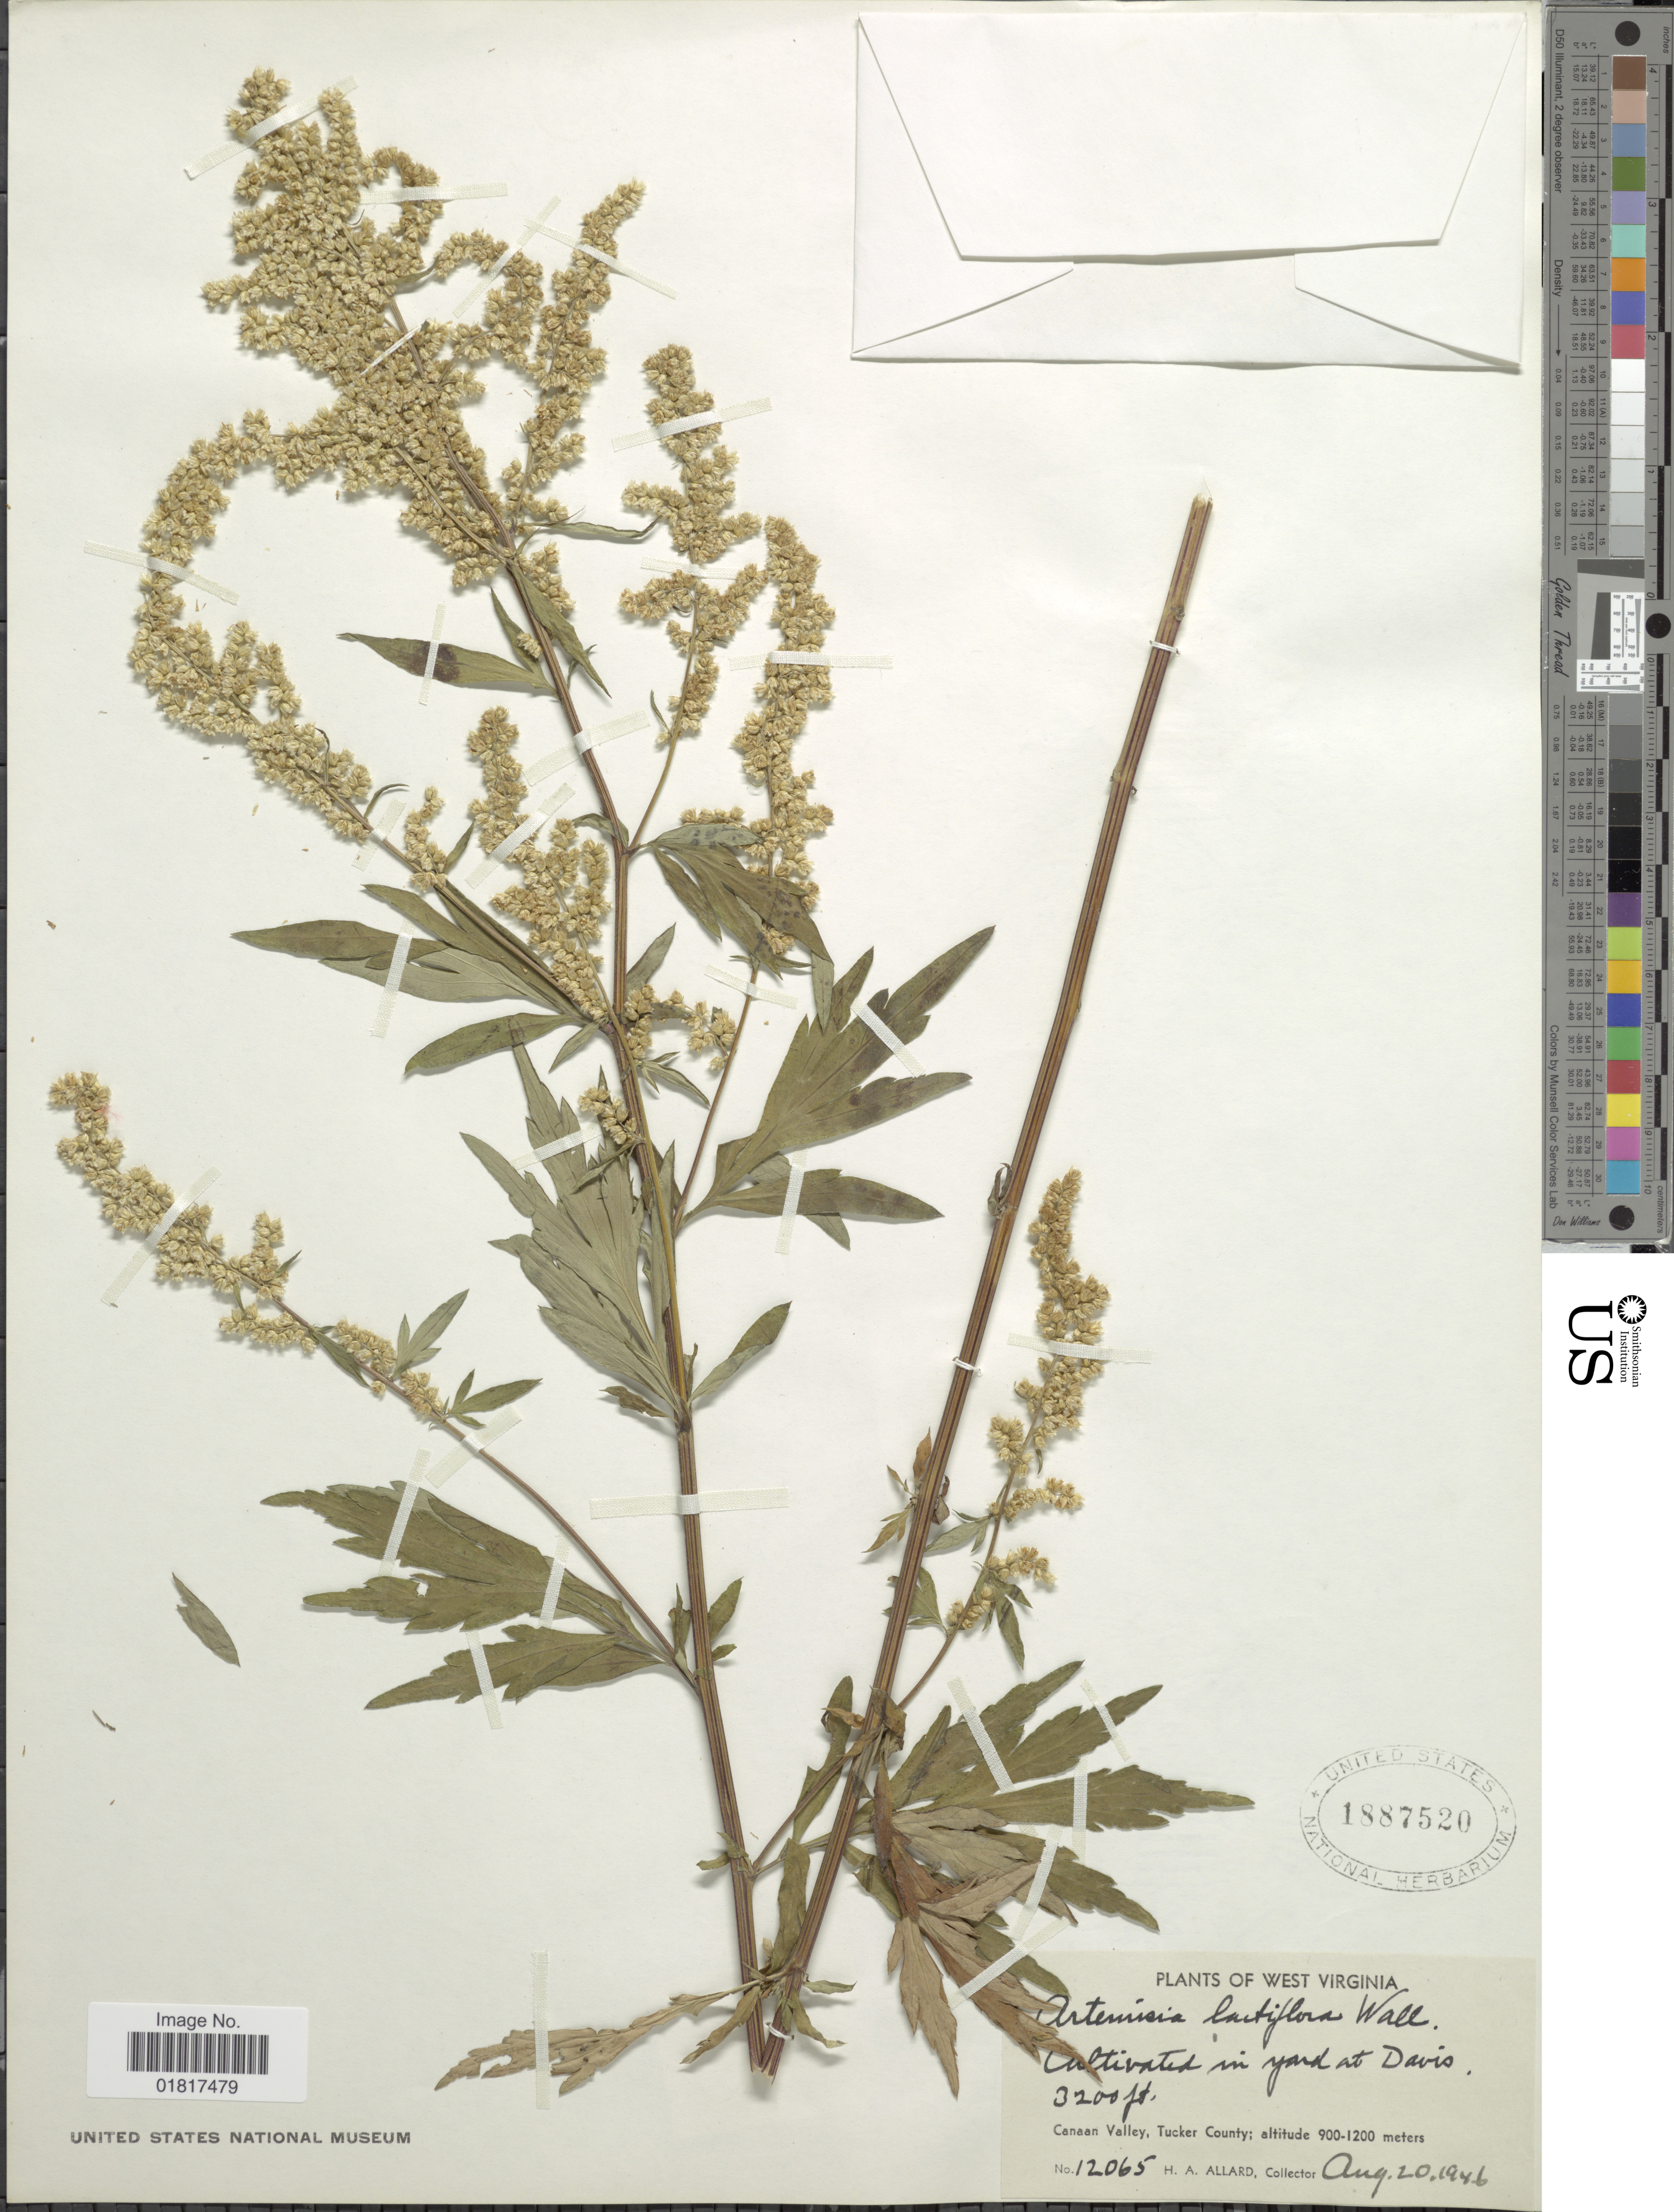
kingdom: Plantae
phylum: Tracheophyta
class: Magnoliopsida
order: Asterales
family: Asteraceae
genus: Artemisia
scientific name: Artemisia lactiflora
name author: Wall. ex DC.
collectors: H. A. Allard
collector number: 12065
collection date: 1946-08-20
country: United States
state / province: West Virginia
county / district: Tucker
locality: Cultivated in yard at Davis, Canaan Valley, Tucker County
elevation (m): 975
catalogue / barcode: US 1887520